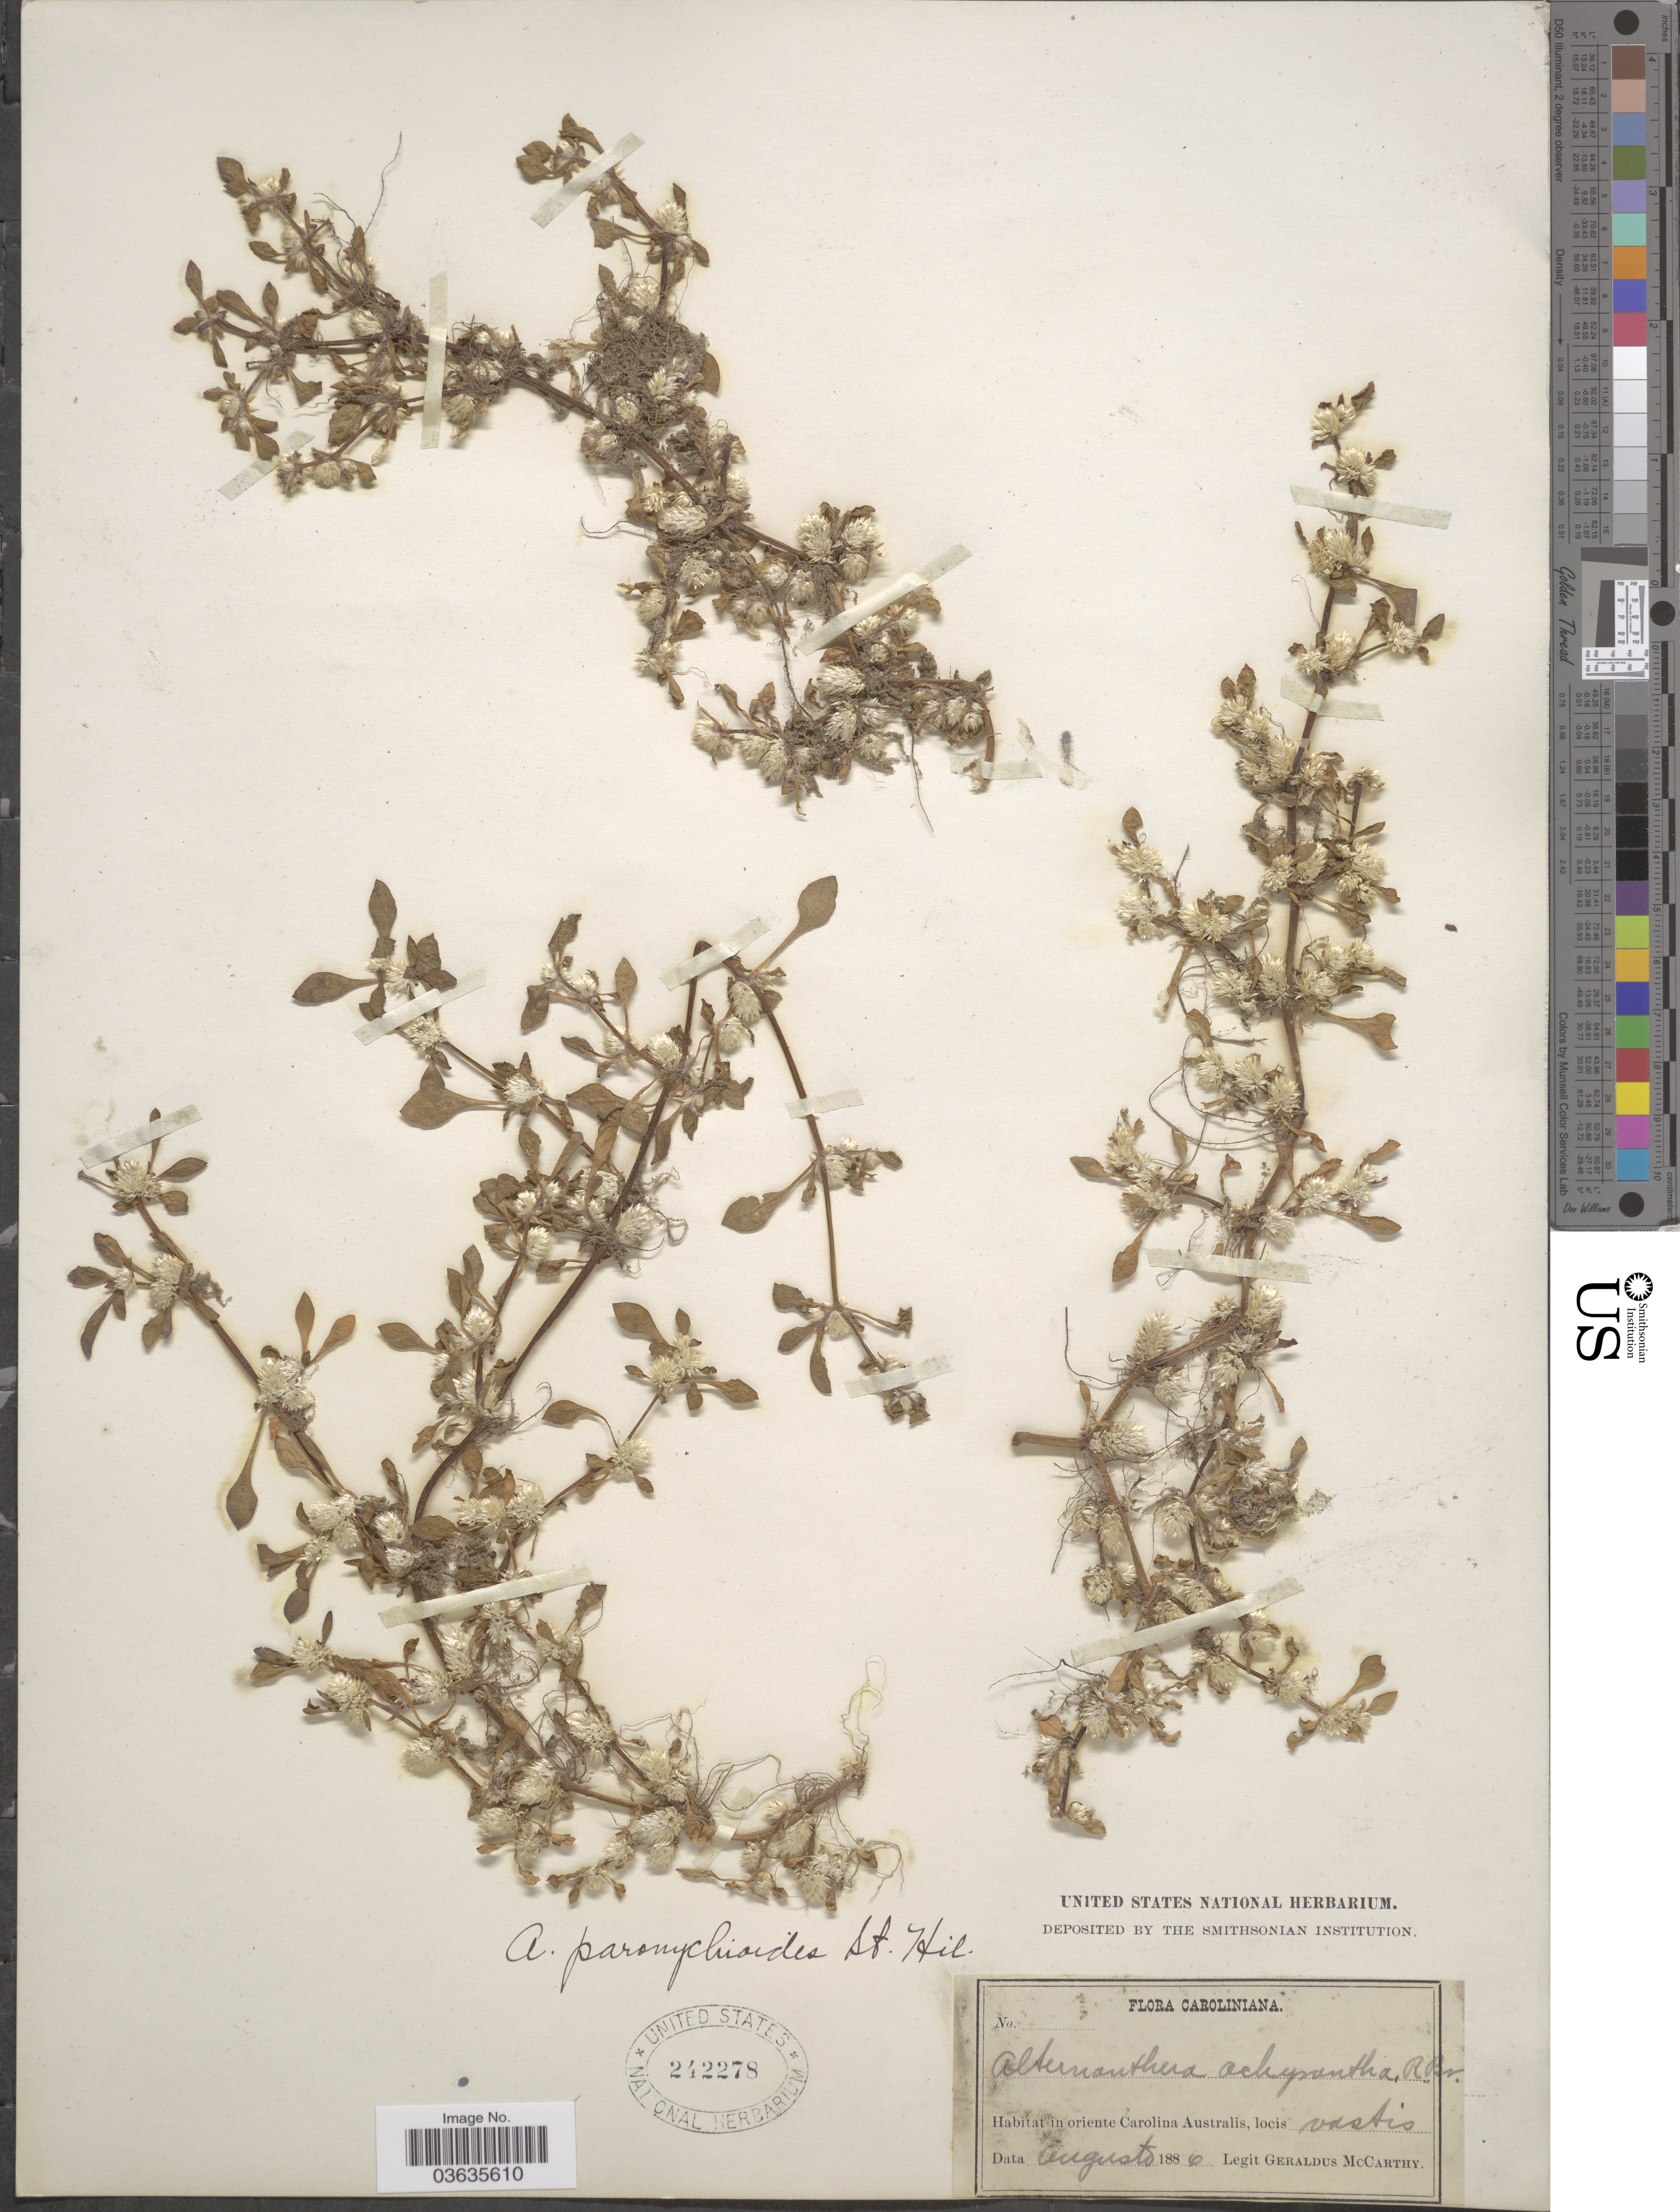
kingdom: Plantae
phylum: Tracheophyta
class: Magnoliopsida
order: Caryophyllales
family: Amaranthaceae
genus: Alternanthera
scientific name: Alternanthera polygonoides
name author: (L.) R. Br. ex Sweet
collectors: M. McCarthy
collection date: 1886-08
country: United States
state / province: South Carolina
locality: In oriente Carolina Australis, locis vastis.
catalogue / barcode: US 242278